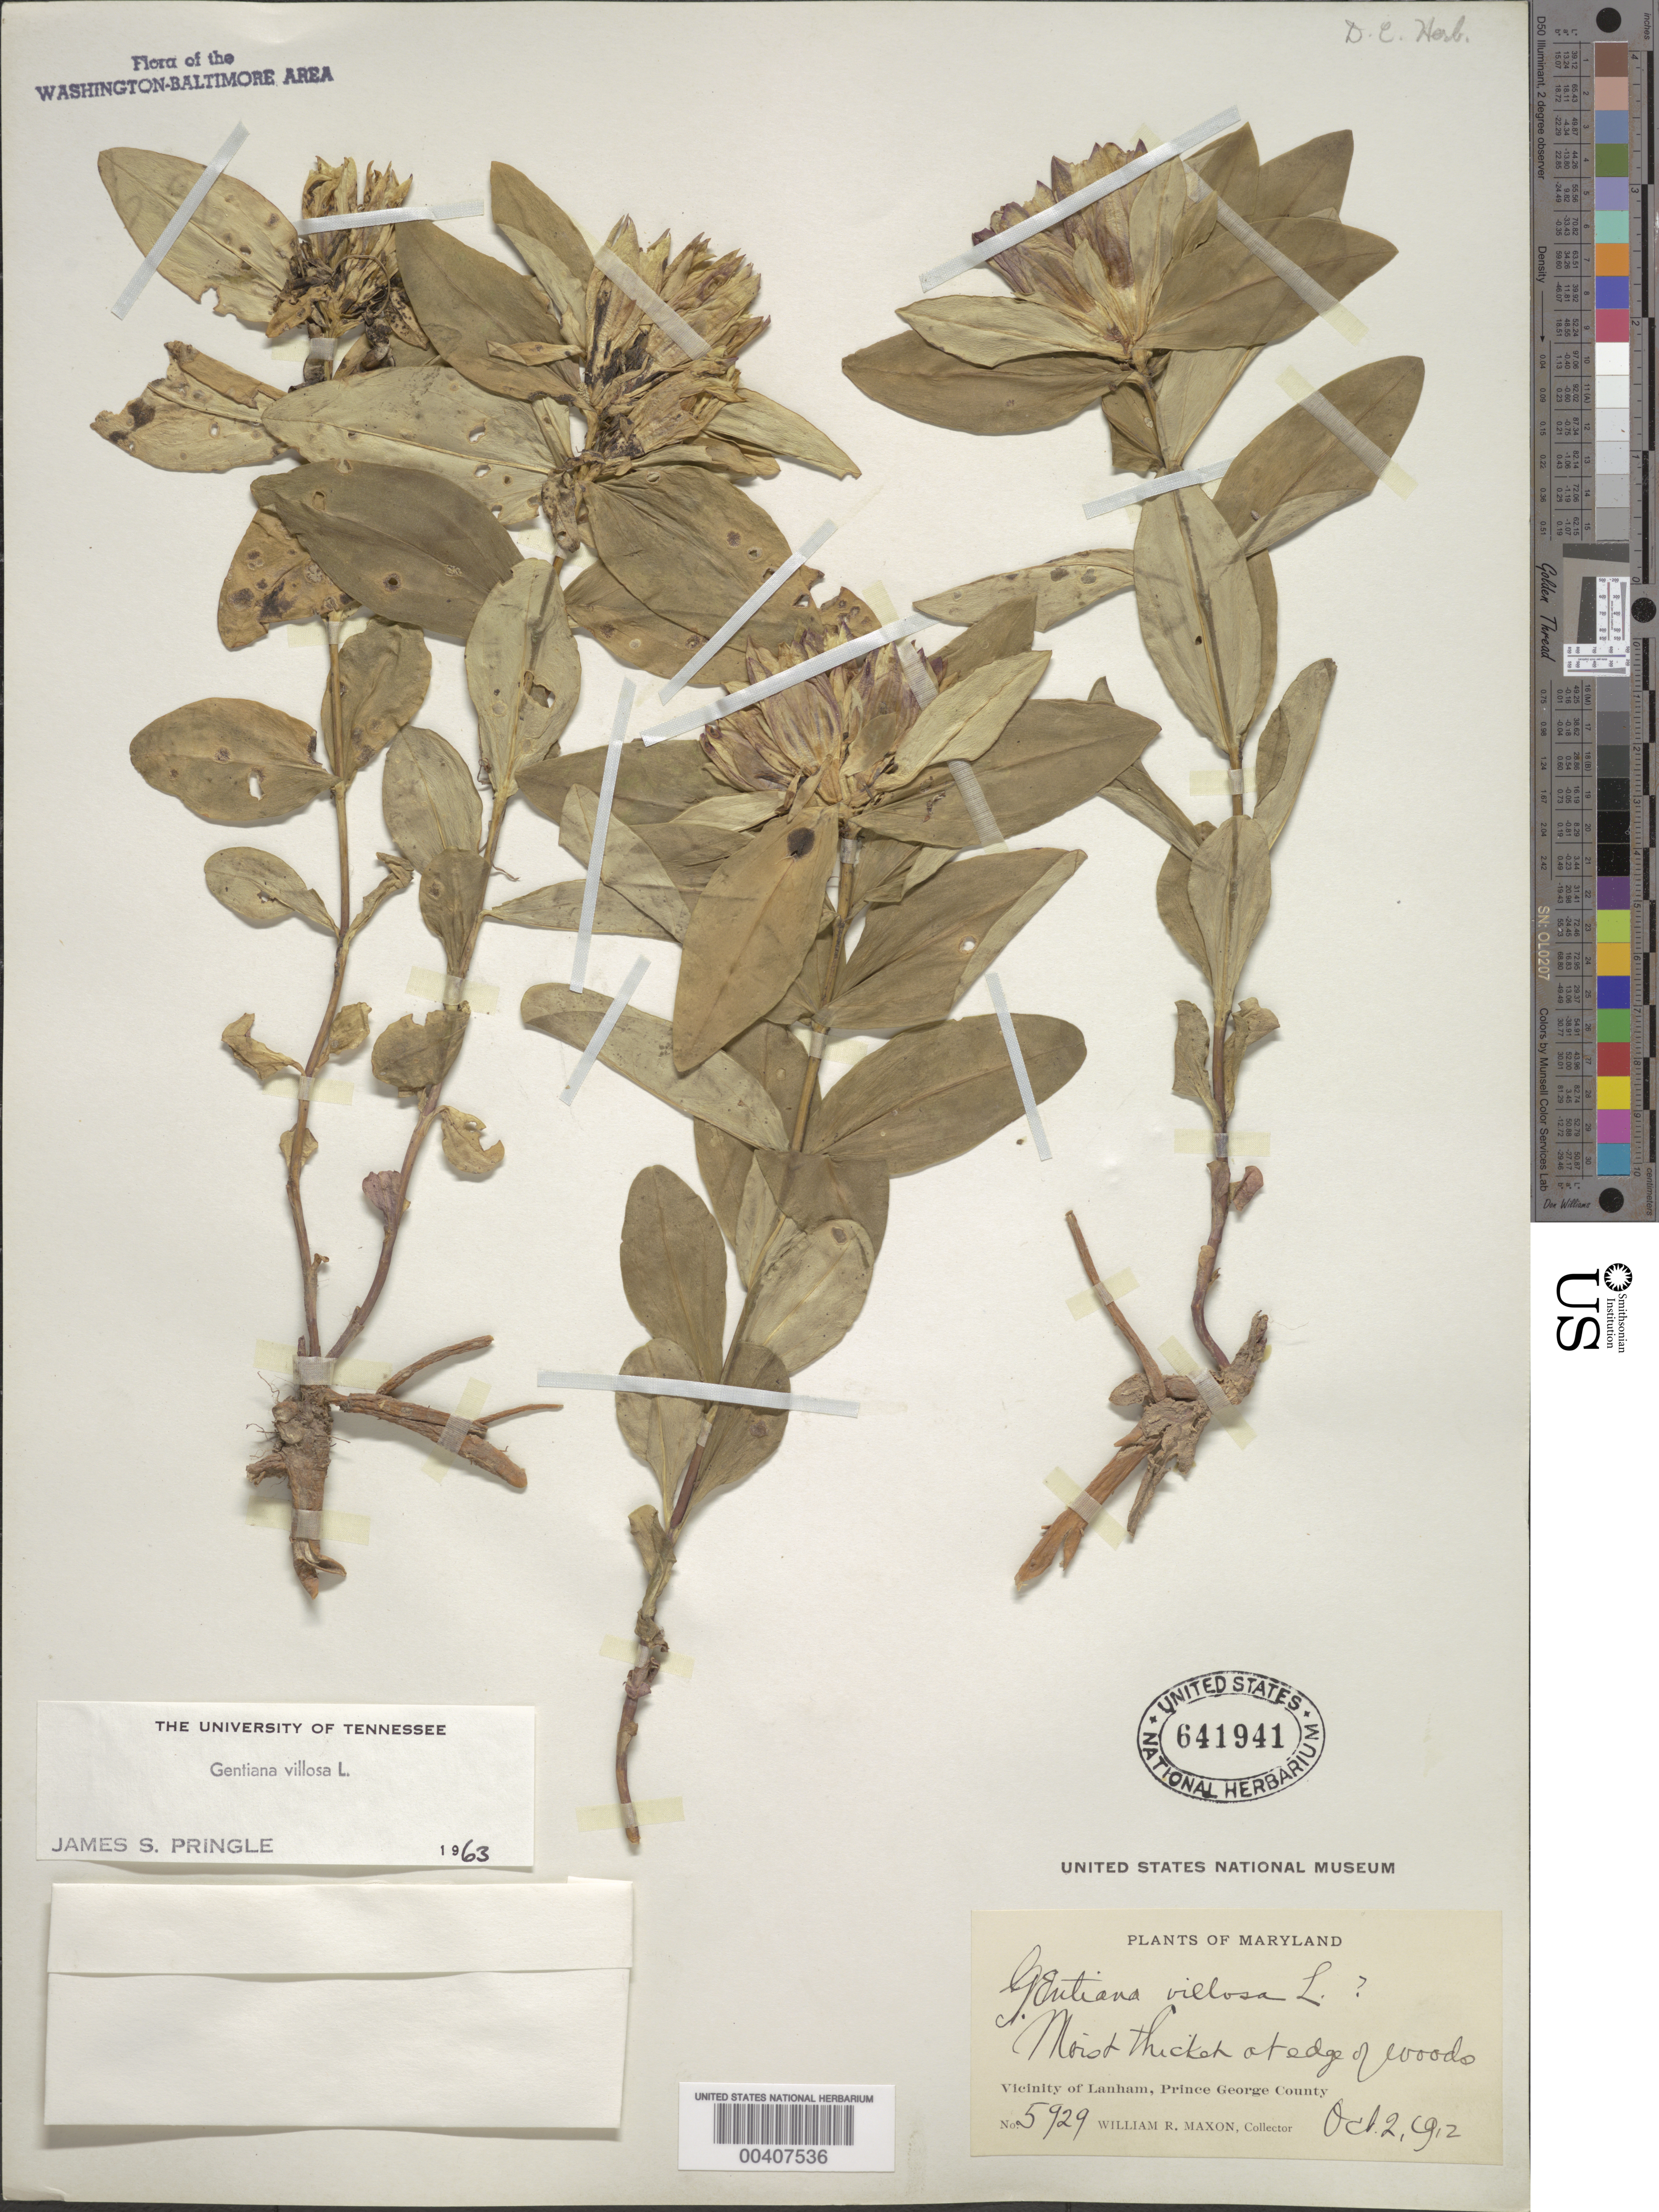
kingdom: Plantae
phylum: Tracheophyta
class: Magnoliopsida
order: Gentianales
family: Gentianaceae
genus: Gentiana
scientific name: Gentiana villosa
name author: L.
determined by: Pringle, J. S.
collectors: W. R. Maxon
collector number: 5929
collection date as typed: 02 Oct 1912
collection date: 1912-10-02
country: United States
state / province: Maryland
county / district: Prince George's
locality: Vicinity of Lanham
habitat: Moist thicket at edge of woods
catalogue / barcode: US 641941